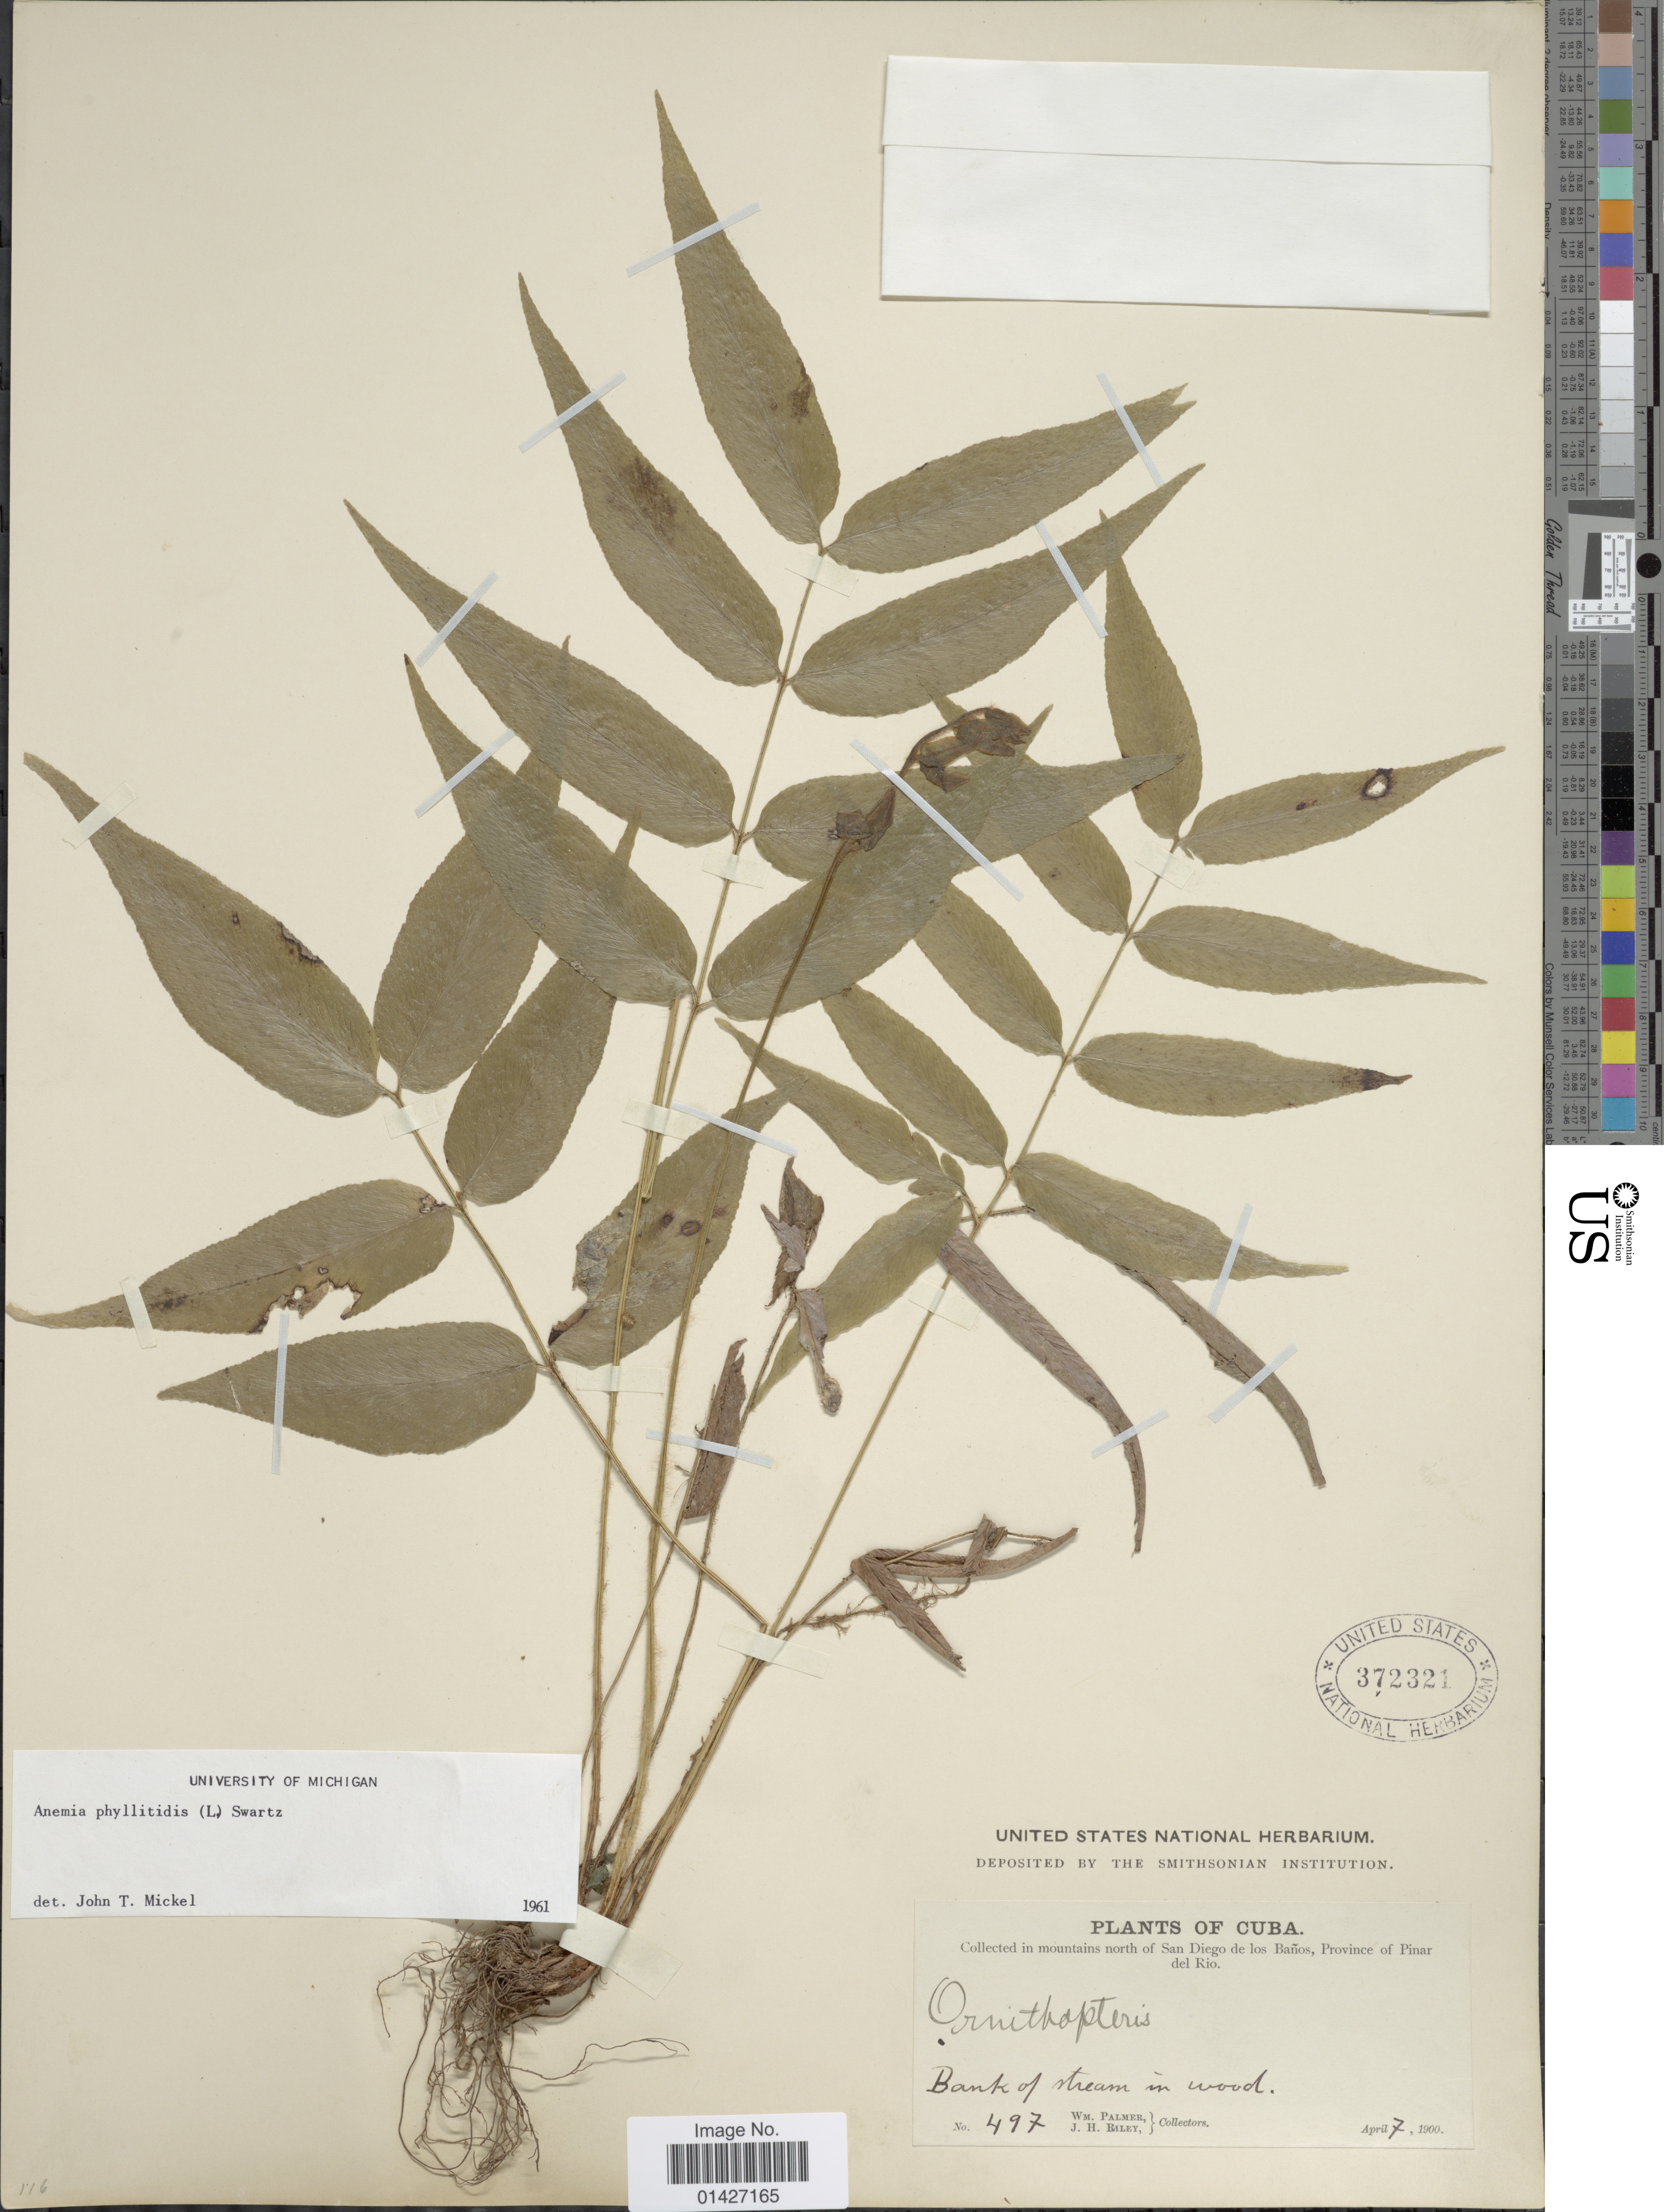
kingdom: Plantae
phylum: Tracheophyta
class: Polypodiopsida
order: Schizaeales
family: Anemiaceae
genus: Anemia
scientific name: Anemia phyllitidis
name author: (L.) Sw.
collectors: W. M. Palmer & J. H. Riley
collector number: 497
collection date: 1900-04-07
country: Cuba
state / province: Pinar del Río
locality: Mountains north of San Diego de los Baños, Province of Pinar del Rio. Bank of stream in wood.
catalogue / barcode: US 372321